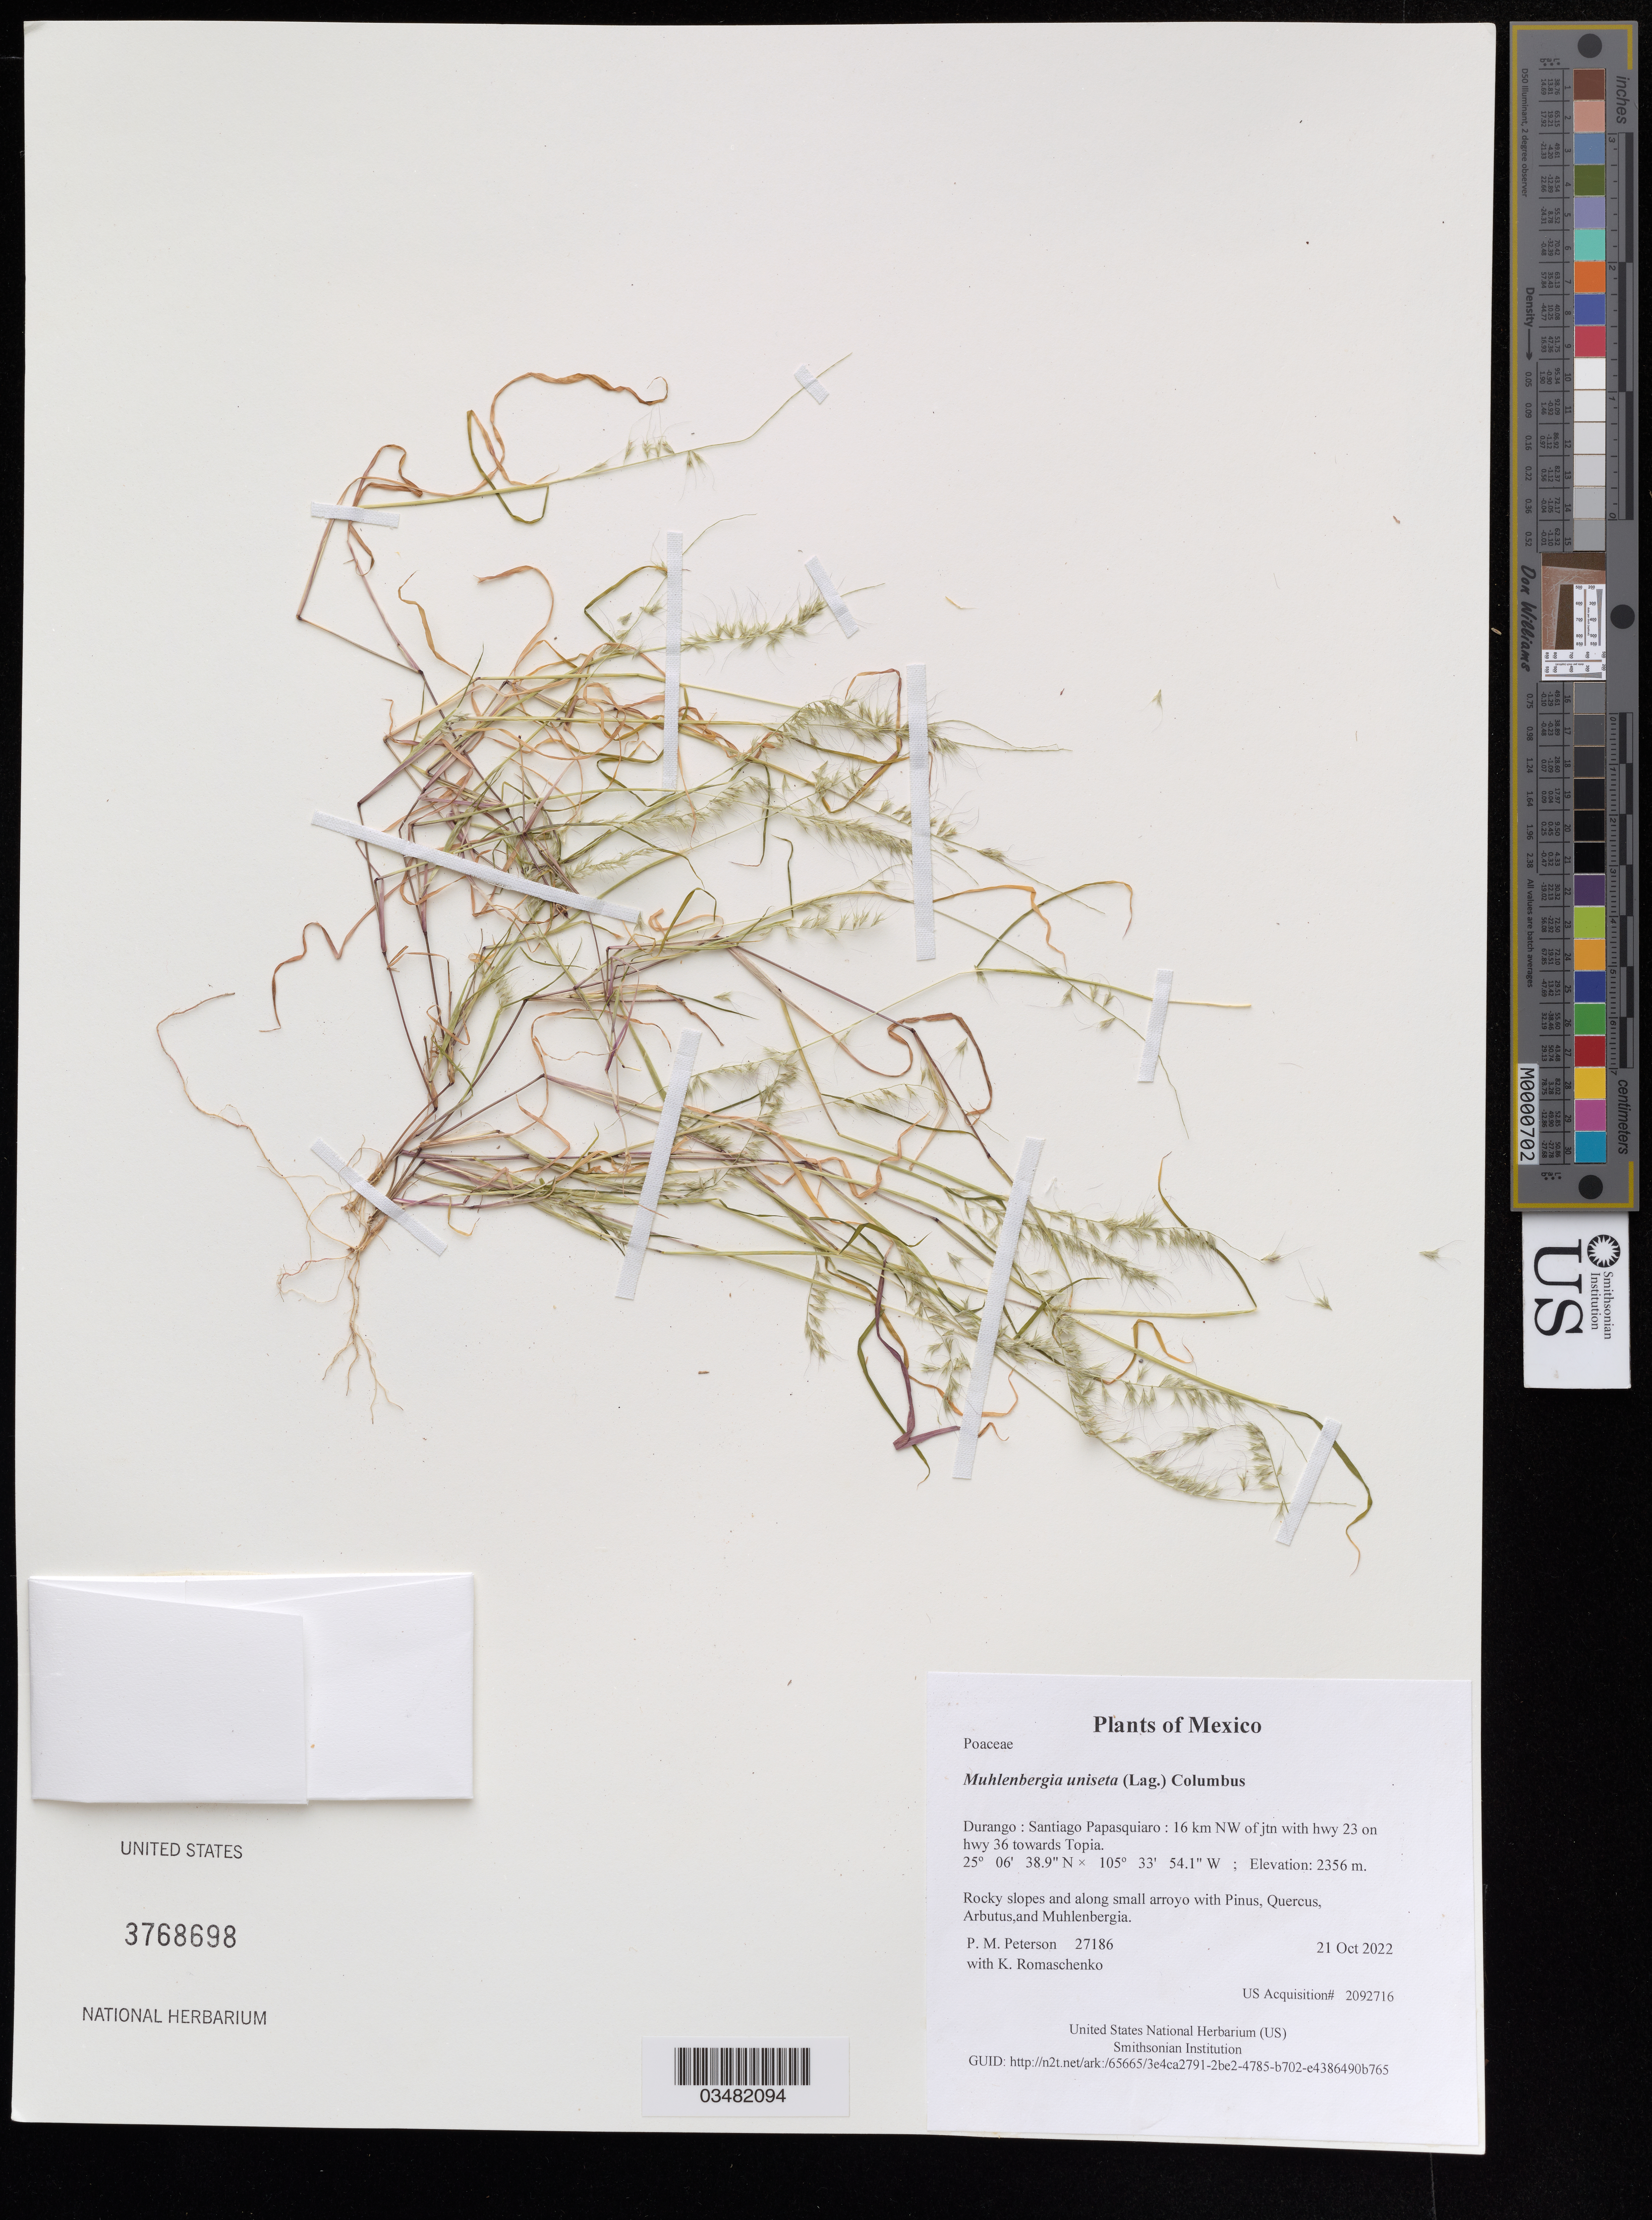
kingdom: Plantae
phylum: Tracheophyta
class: Liliopsida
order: Poales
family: Poaceae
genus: Muhlenbergia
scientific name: Muhlenbergia uniseta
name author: (Lag.) Columbus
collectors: P. M. Peterson & K. Romaschenko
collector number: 27186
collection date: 2022-10-21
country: México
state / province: Durango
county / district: Santiago Papasquiaro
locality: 16 km NW of jtn with hwy 23 on hwy 36 towards Topia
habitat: Rocky slopes and along small arroyo with Pinus, Quercus, Arbutus,and Muhlenbergia.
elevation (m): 2356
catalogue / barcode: US 3768698